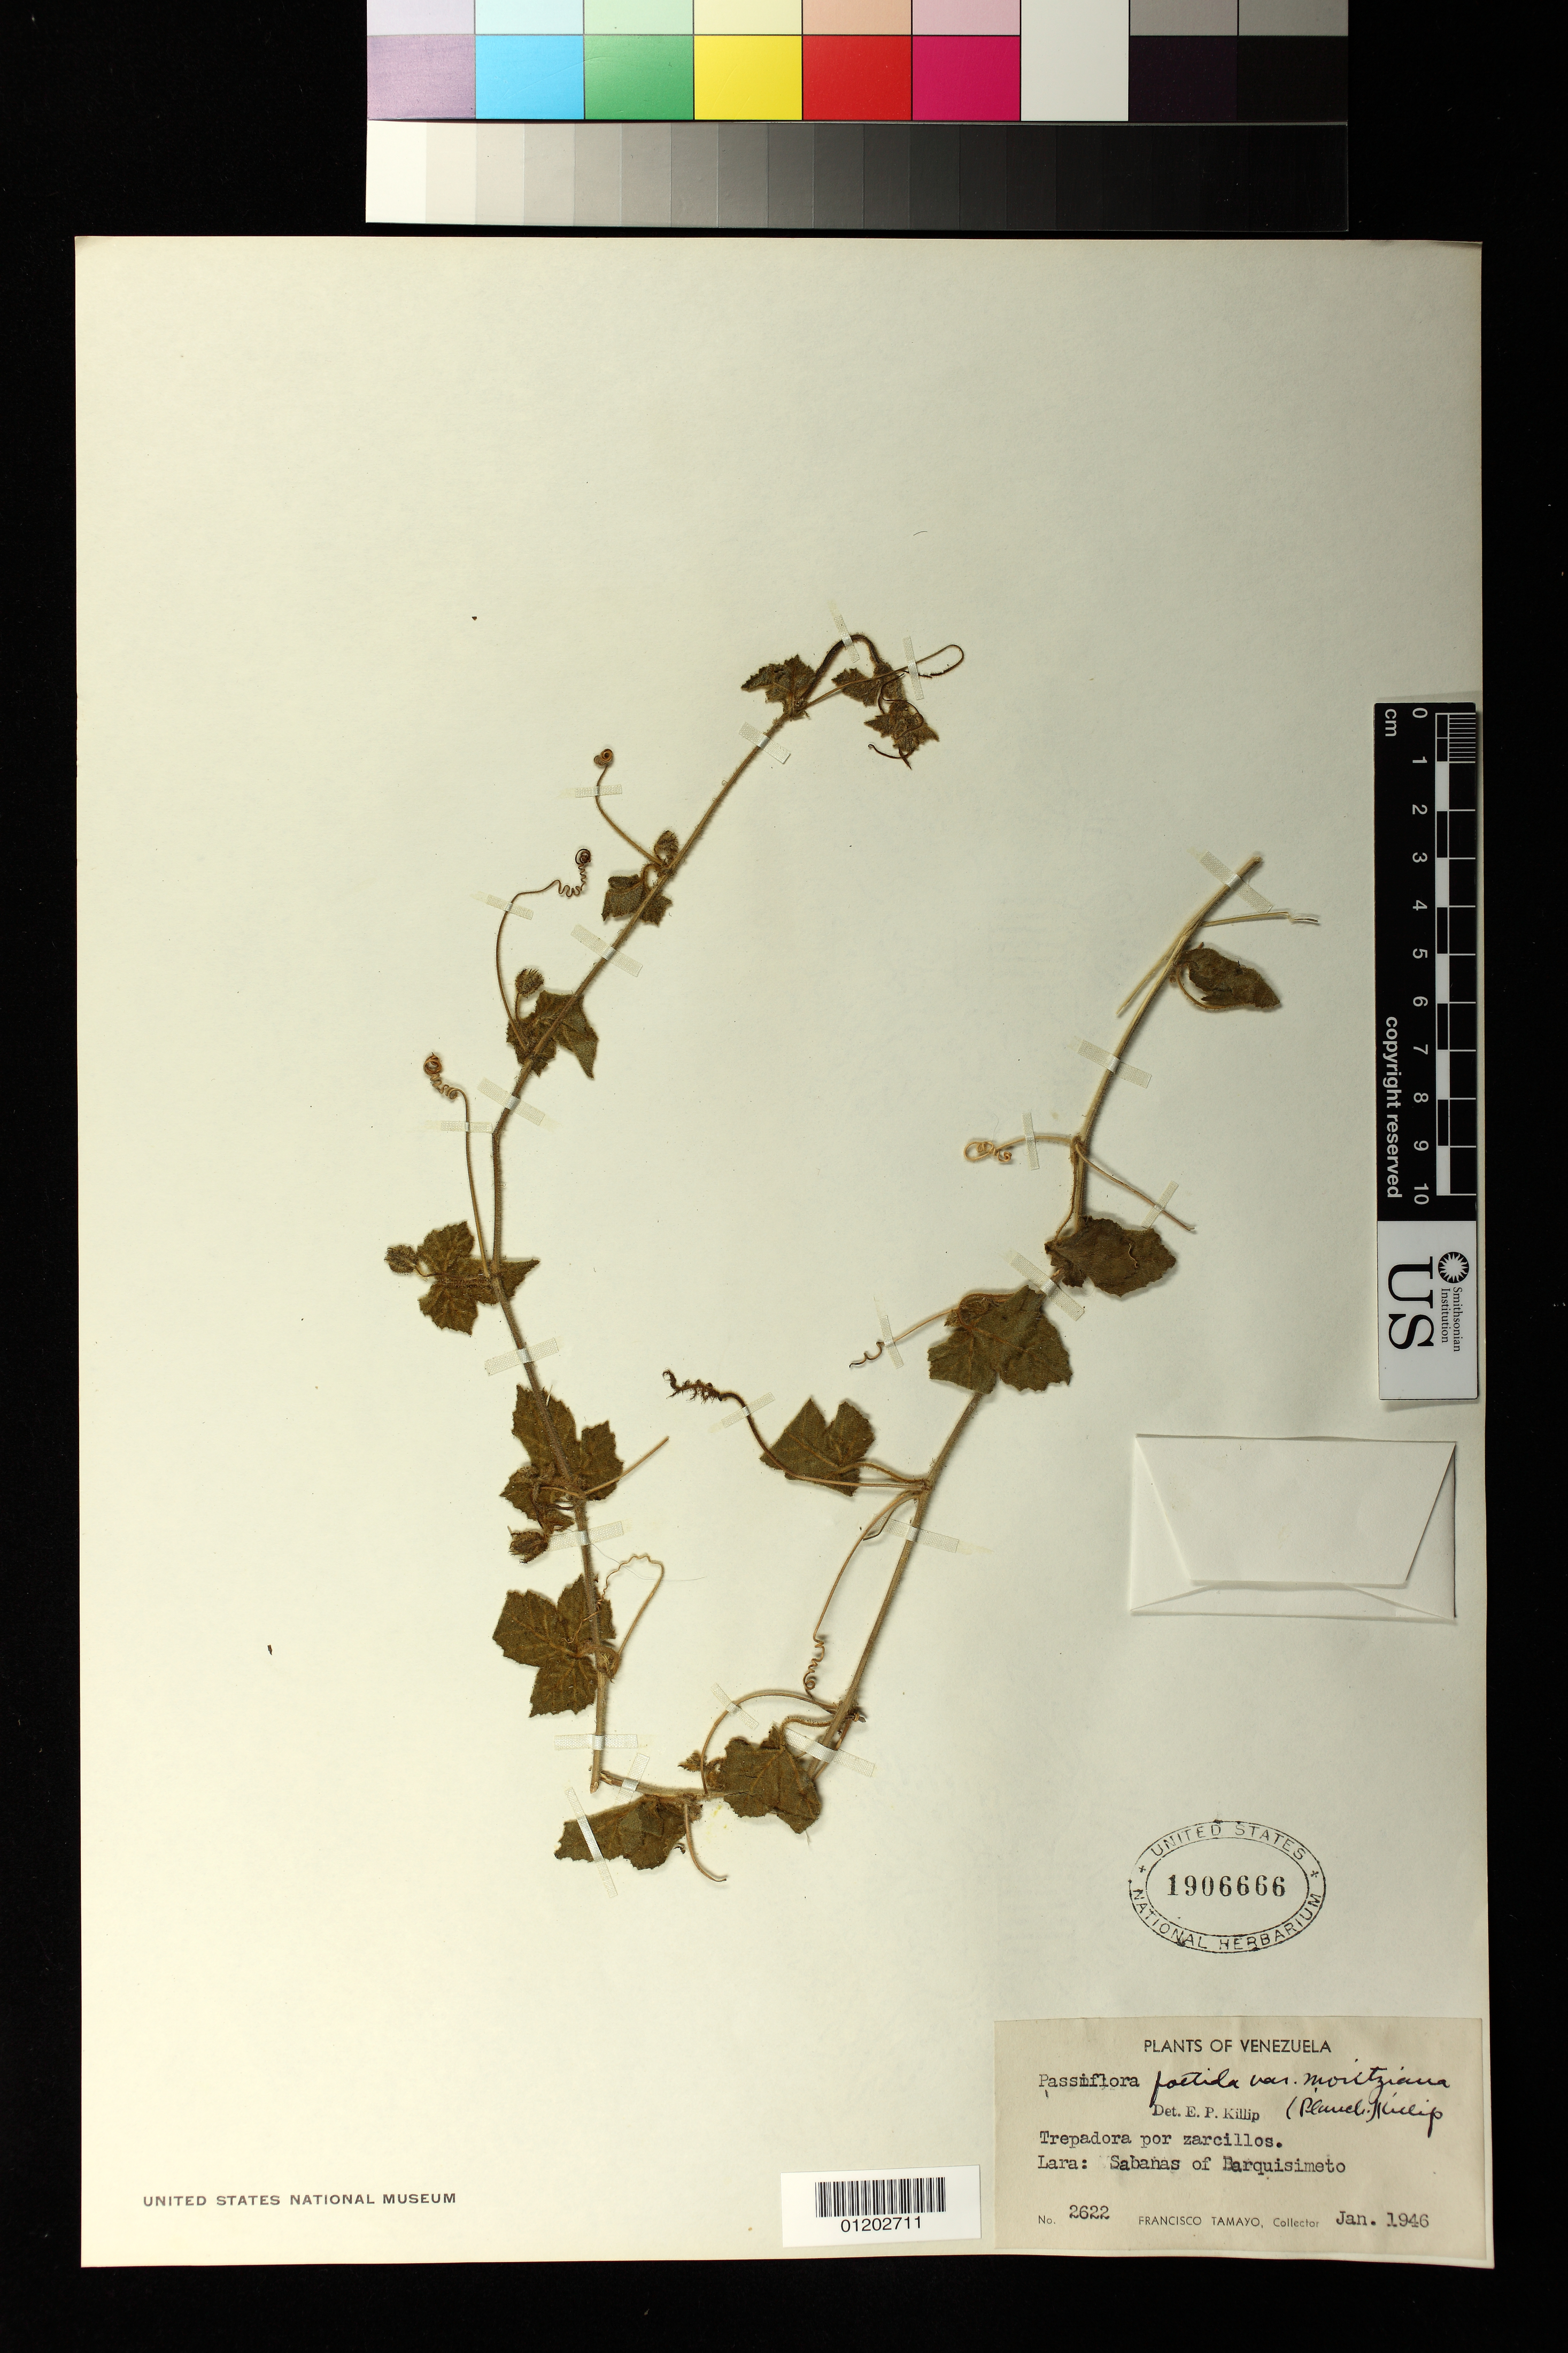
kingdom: Plantae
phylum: Tracheophyta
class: Magnoliopsida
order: Malpighiales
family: Passifloraceae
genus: Passiflora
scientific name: Passiflora moritziana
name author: Planch.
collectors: F. Tamayo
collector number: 2622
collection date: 1946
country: Venezuela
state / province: Lara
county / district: Iribarren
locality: Barquisimeto: climbing by tendrils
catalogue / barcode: US 1906666